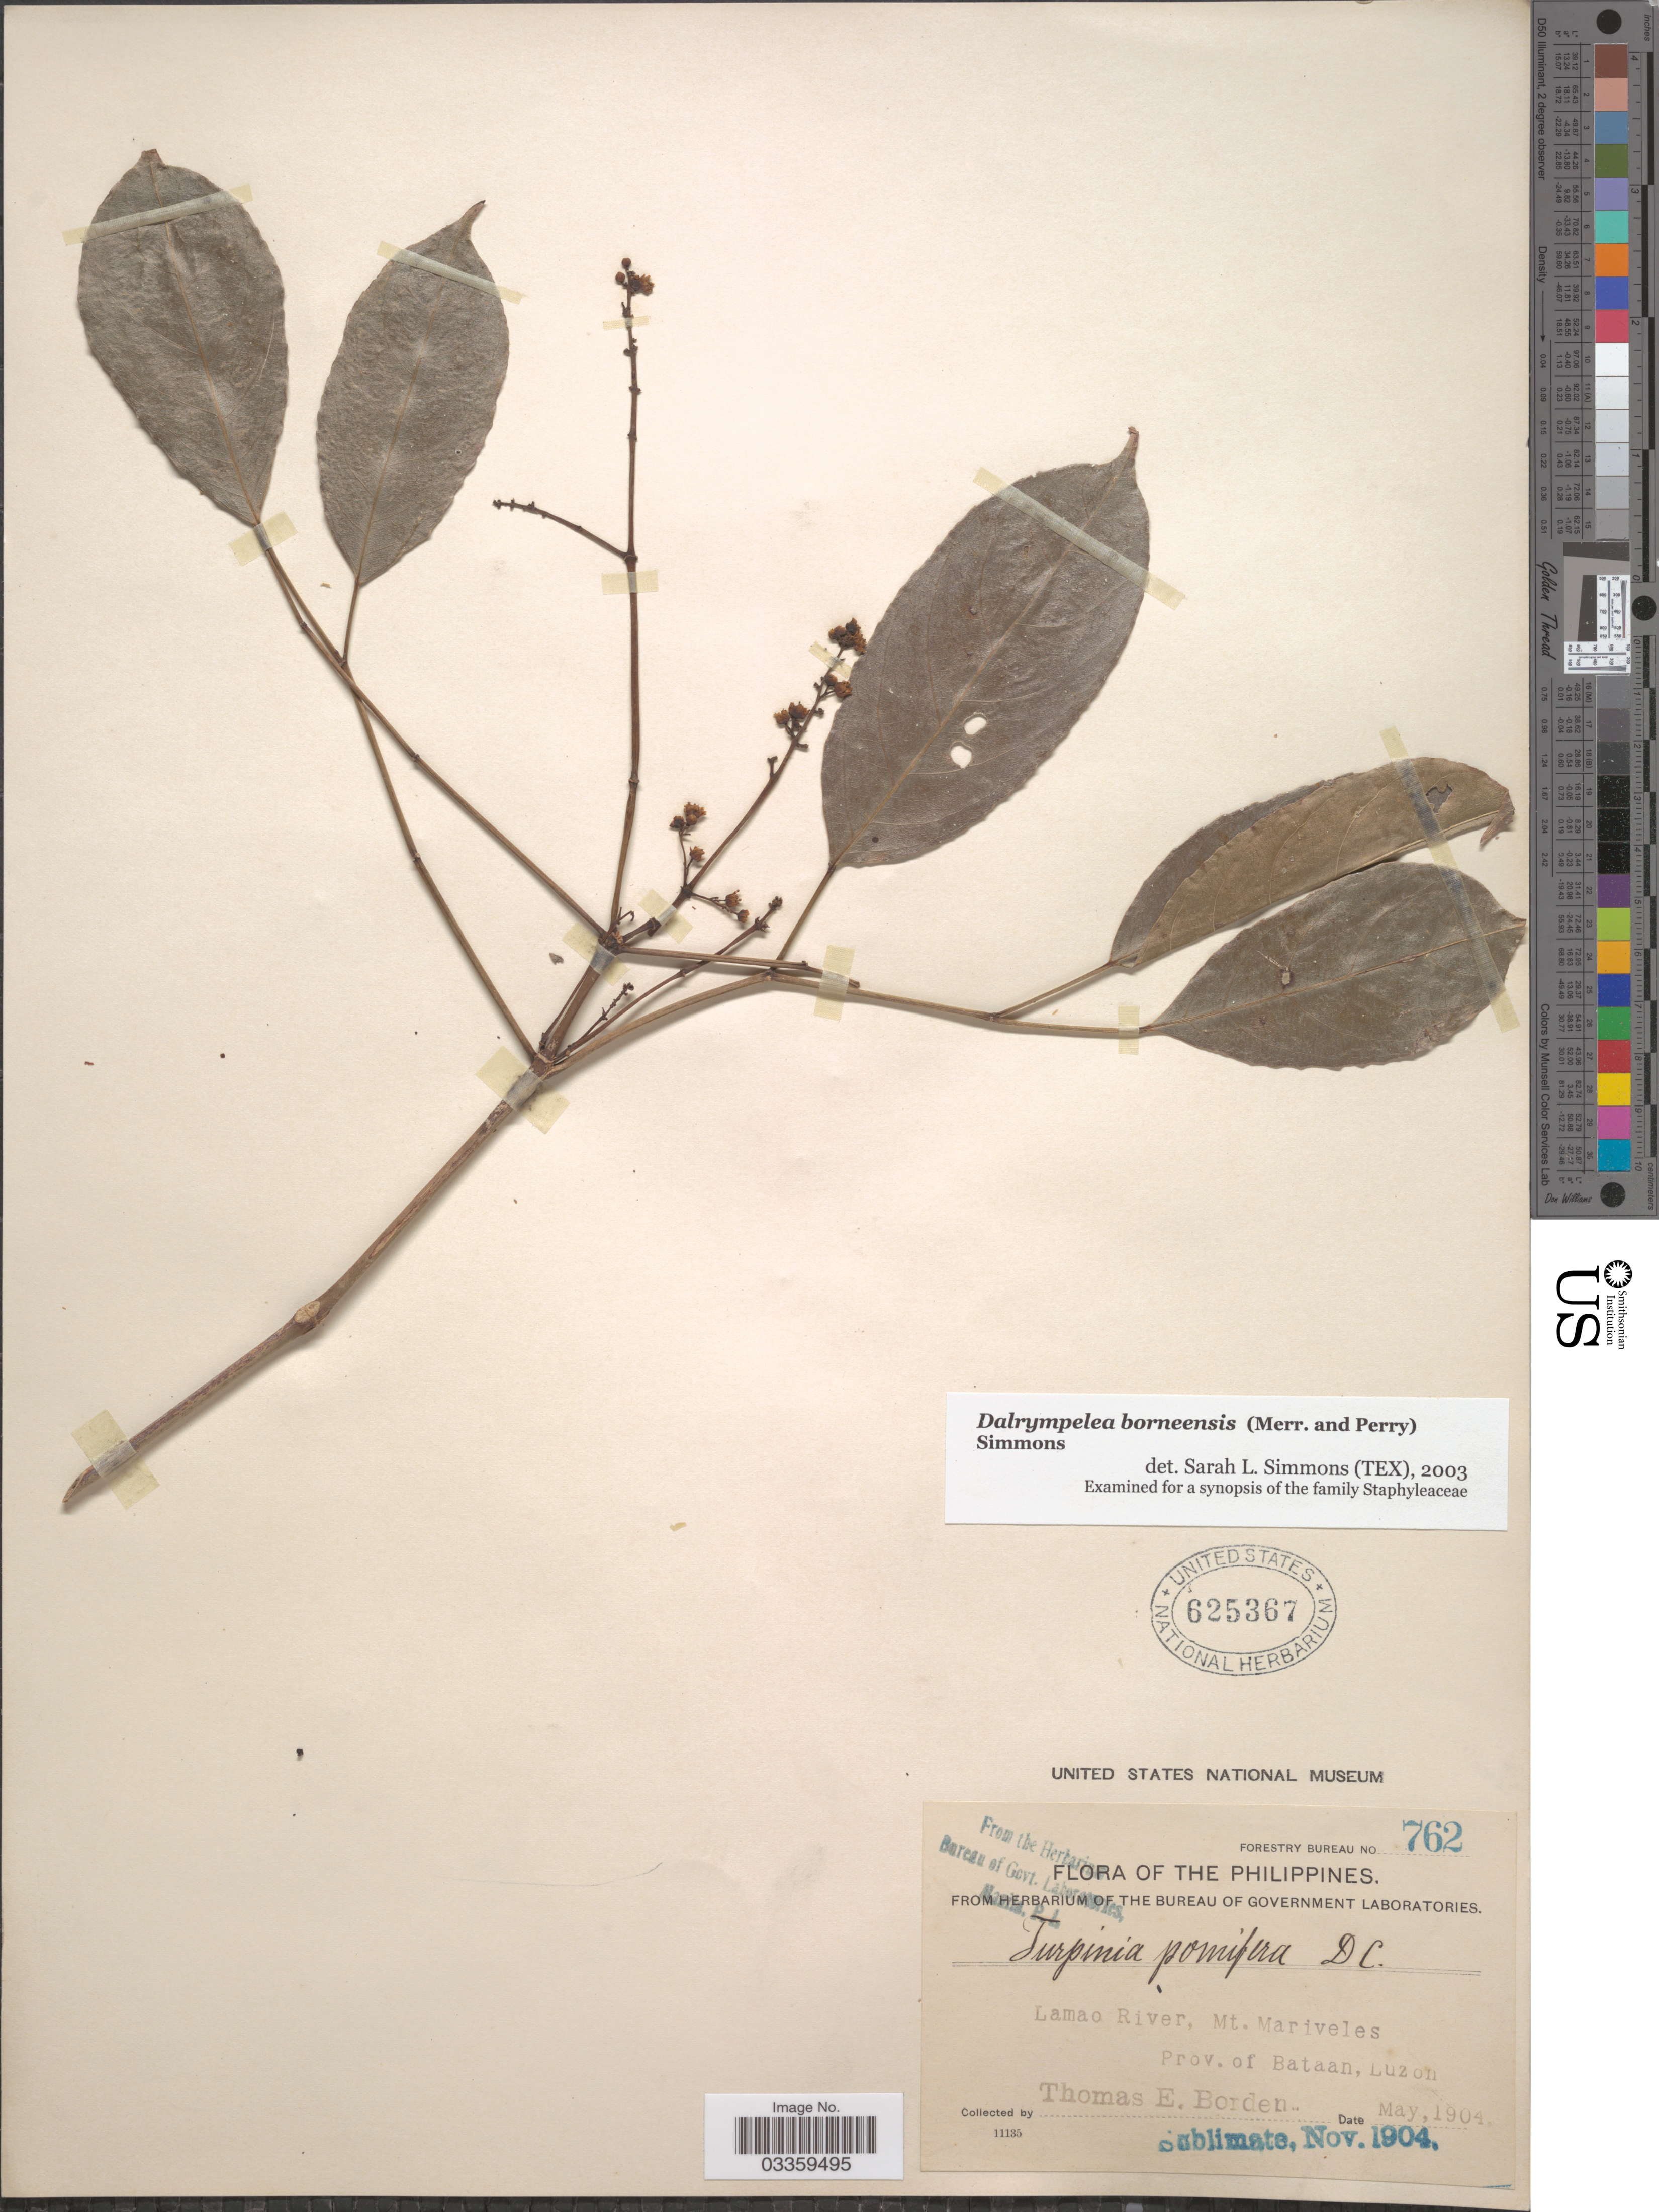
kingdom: Plantae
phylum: Tracheophyta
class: Magnoliopsida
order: Crossosomatales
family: Staphyleaceae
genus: Dalrympelea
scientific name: Dalrympelea borneensis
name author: (Merr. & L.M. Perry) Nor-Ezzaw.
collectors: T. E. Borden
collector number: Forestry Bureau 762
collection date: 1904-05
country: Philippines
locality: Lamao River, Mt. Mariveles, Province of Bataan, Luzon.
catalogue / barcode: US 625367